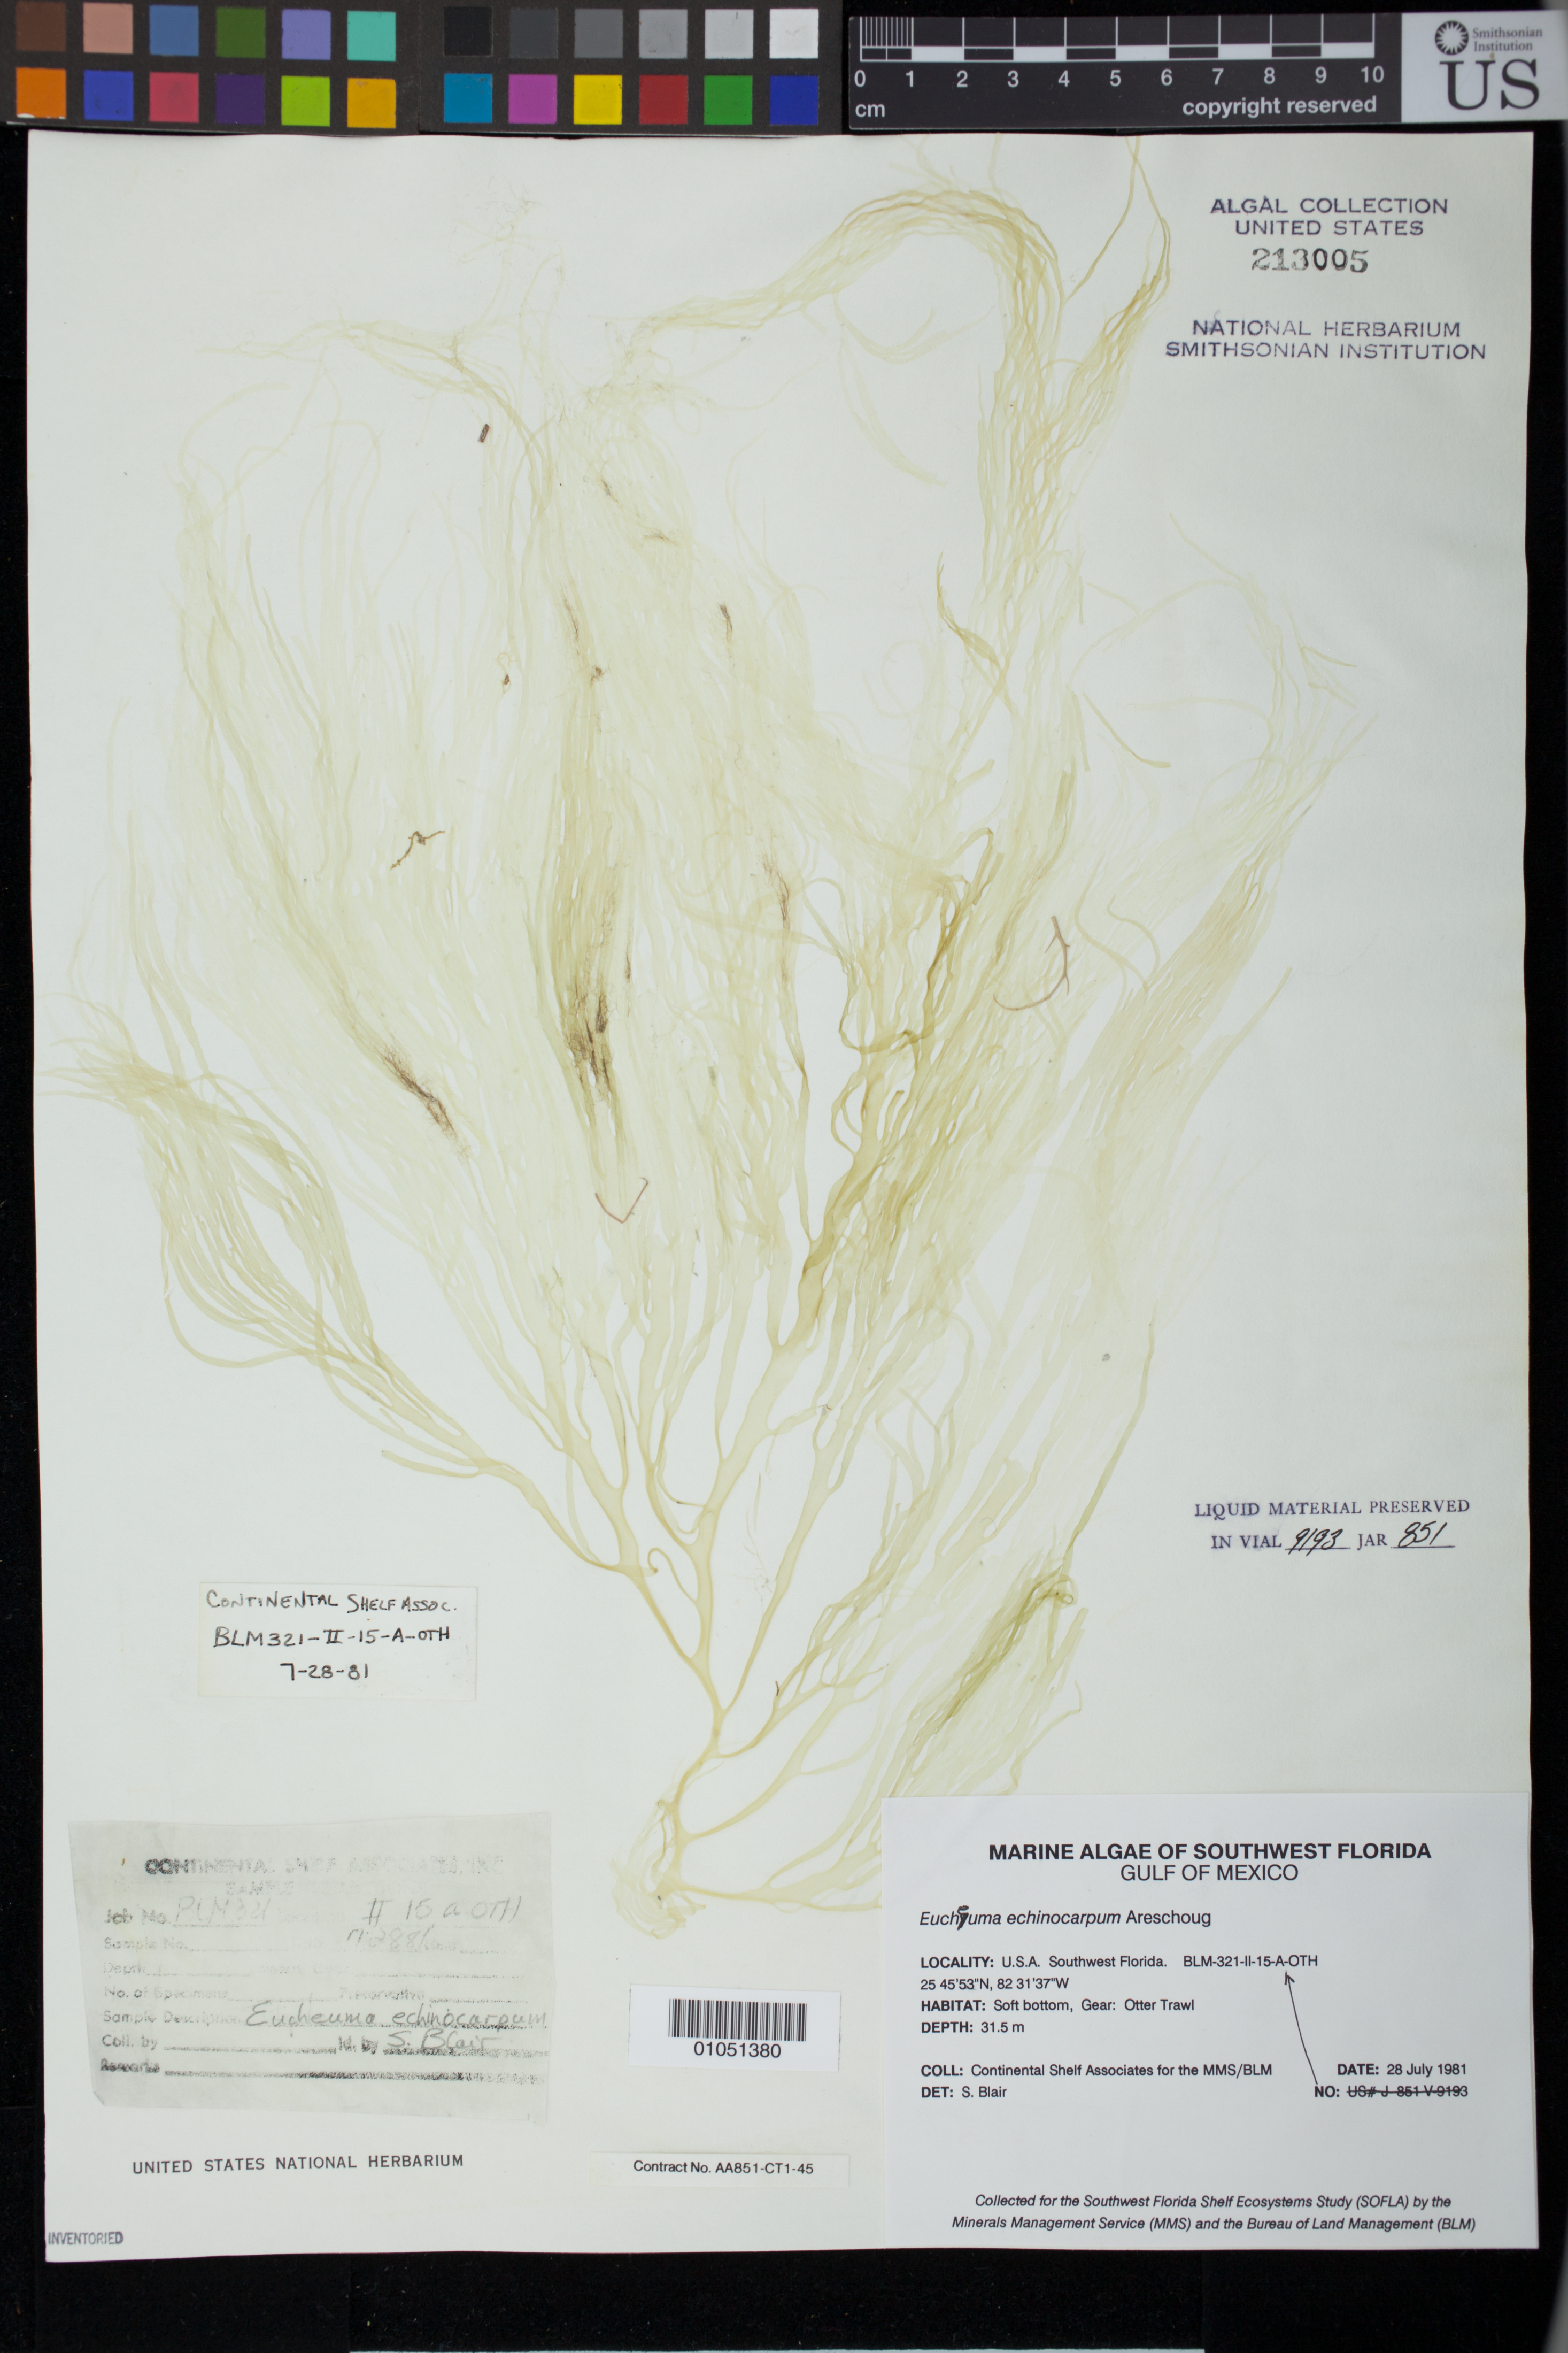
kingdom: Plantae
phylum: Rhodophyta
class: Florideophyceae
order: Gigartinales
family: Solieriaceae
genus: Meristotheca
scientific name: Meristotheca gelidium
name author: (J. Agardh) E.J. Faye & Masuda in E.J. Faye et al.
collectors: Continental Shelf Associates for the MMS/BLM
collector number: BLM-321-II-15-A-OTH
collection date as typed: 28 Jul 1981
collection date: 1981-07-28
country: United States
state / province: Florida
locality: Gulf of Mexico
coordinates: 25 45'53"N, 82 31'37"W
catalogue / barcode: US 213005